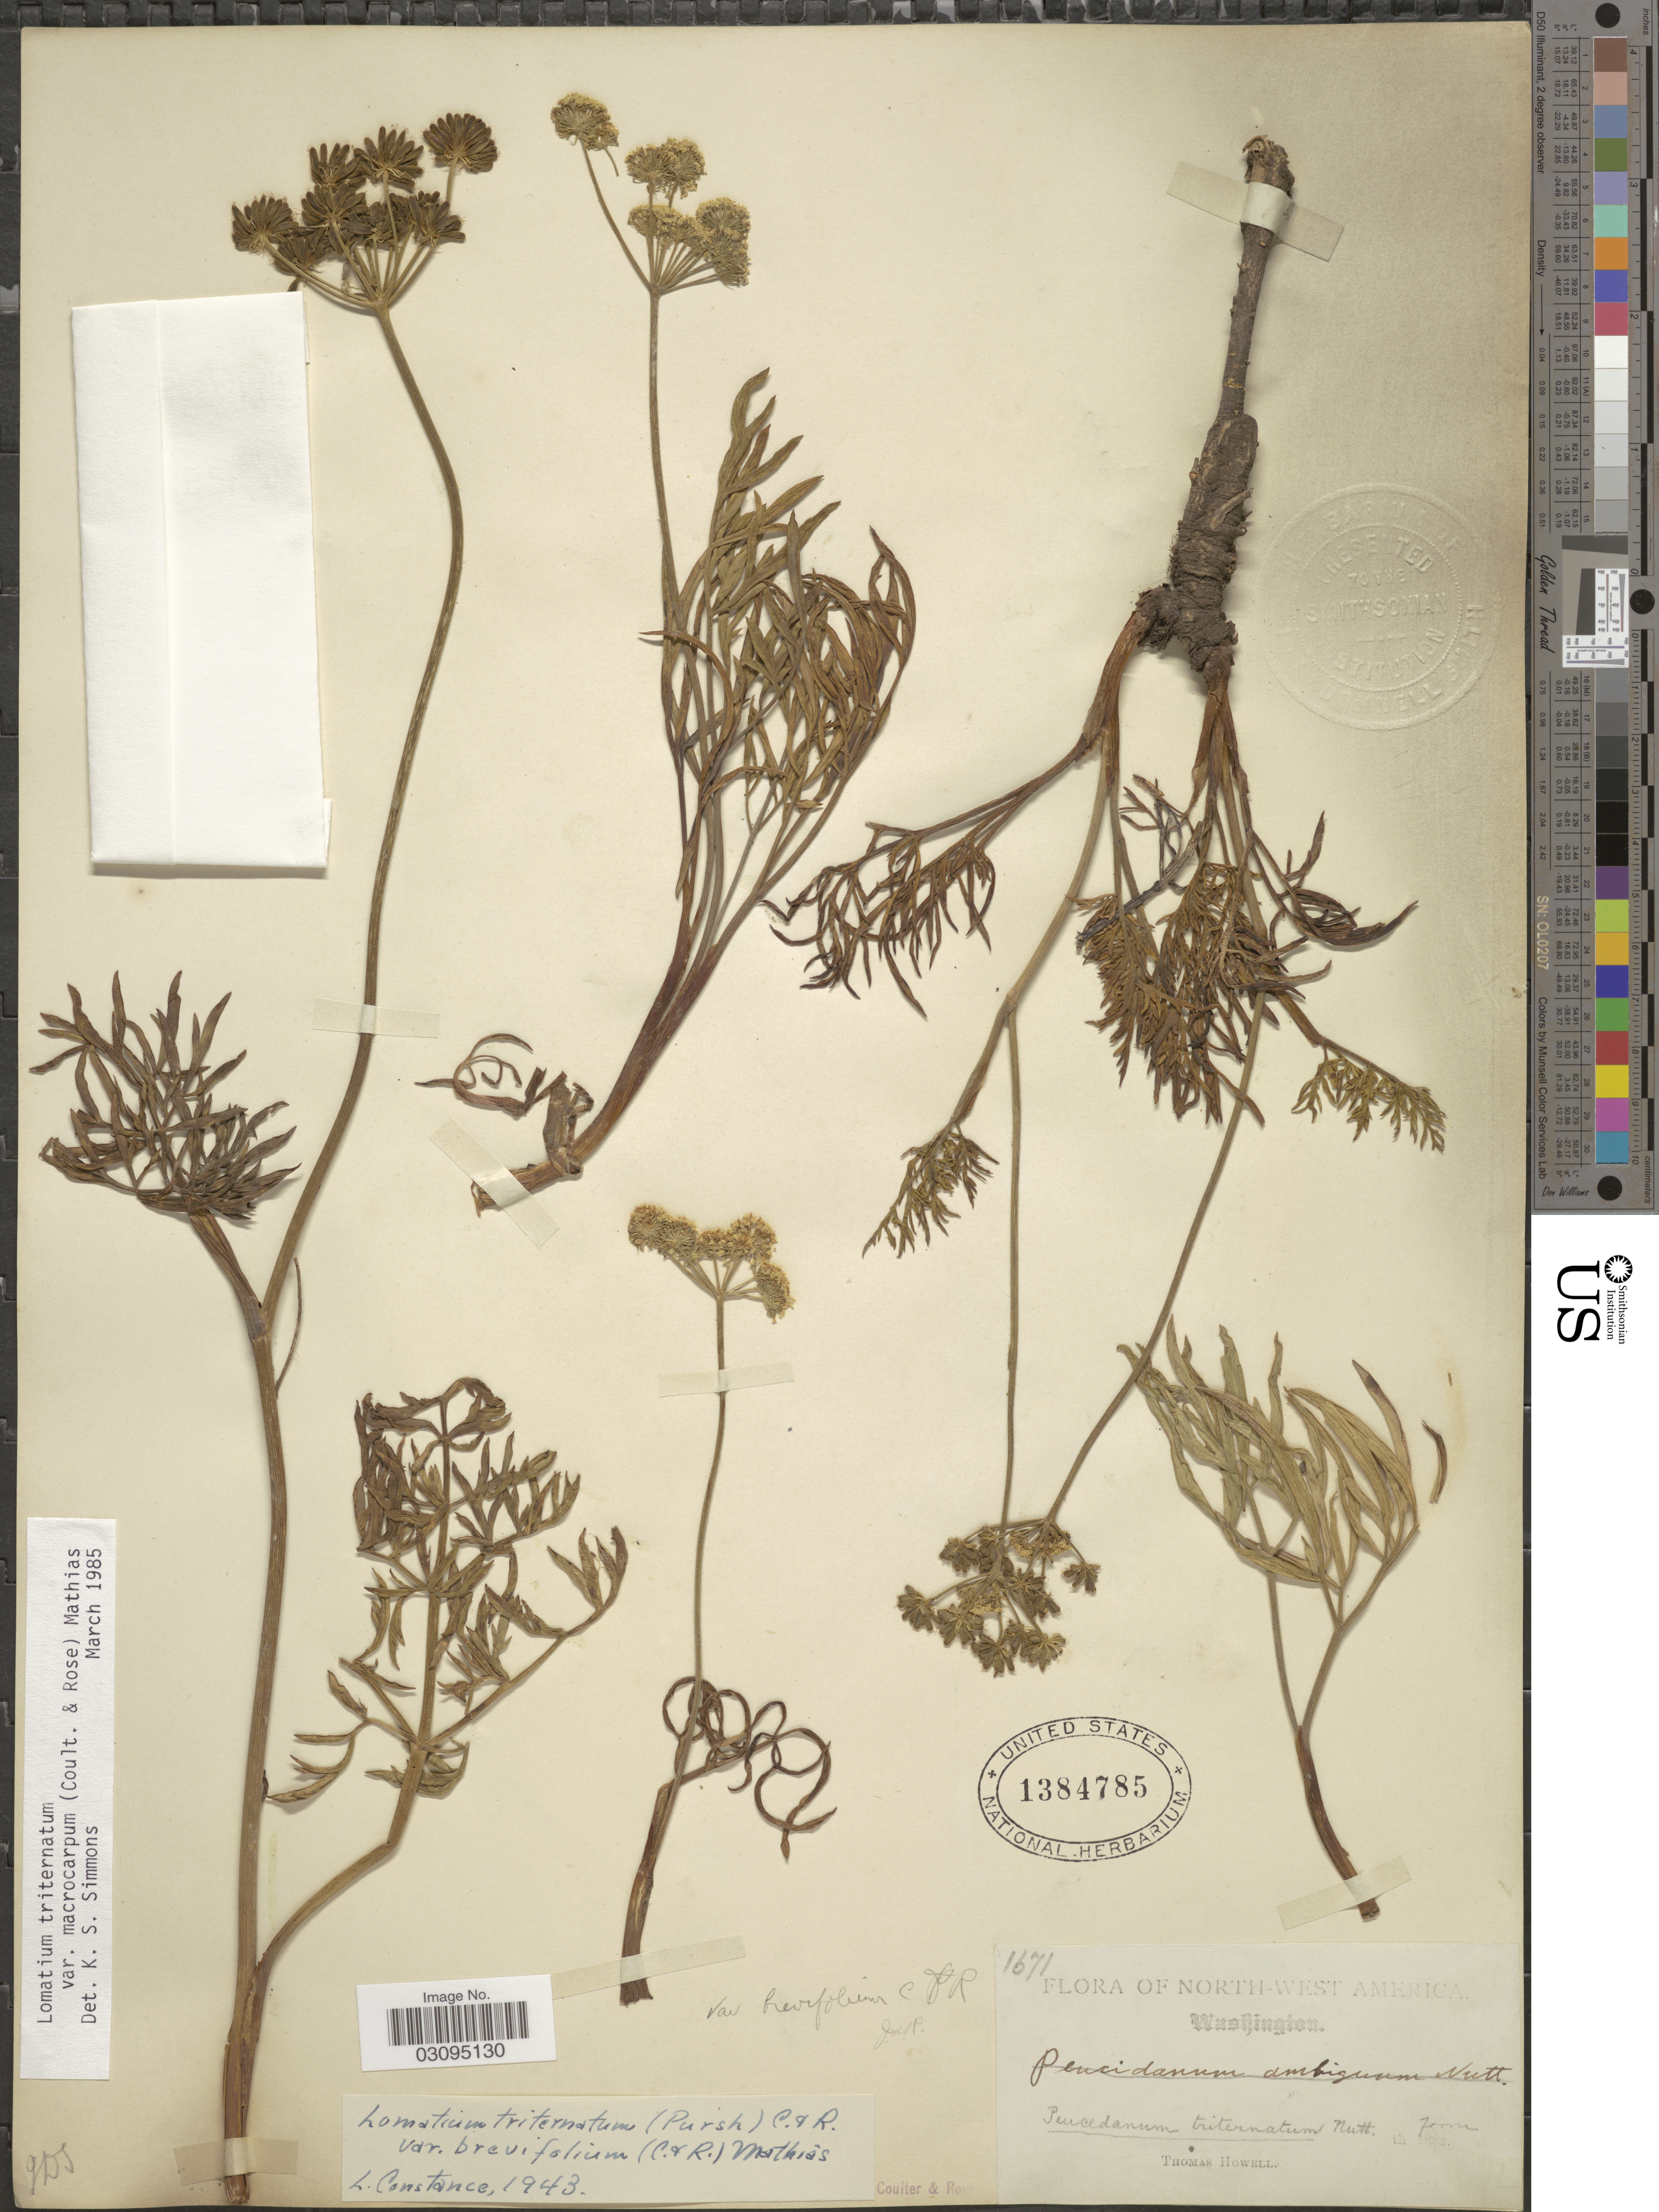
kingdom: Plantae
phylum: Tracheophyta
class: Magnoliopsida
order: Apiales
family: Apiaceae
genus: Lomatium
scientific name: Lomatium triternatum var. macrocarpum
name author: (J.M. Coult. & Rose) Mathias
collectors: T. Howell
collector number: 1671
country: United States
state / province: Washington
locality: North-West America.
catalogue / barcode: US 1384785